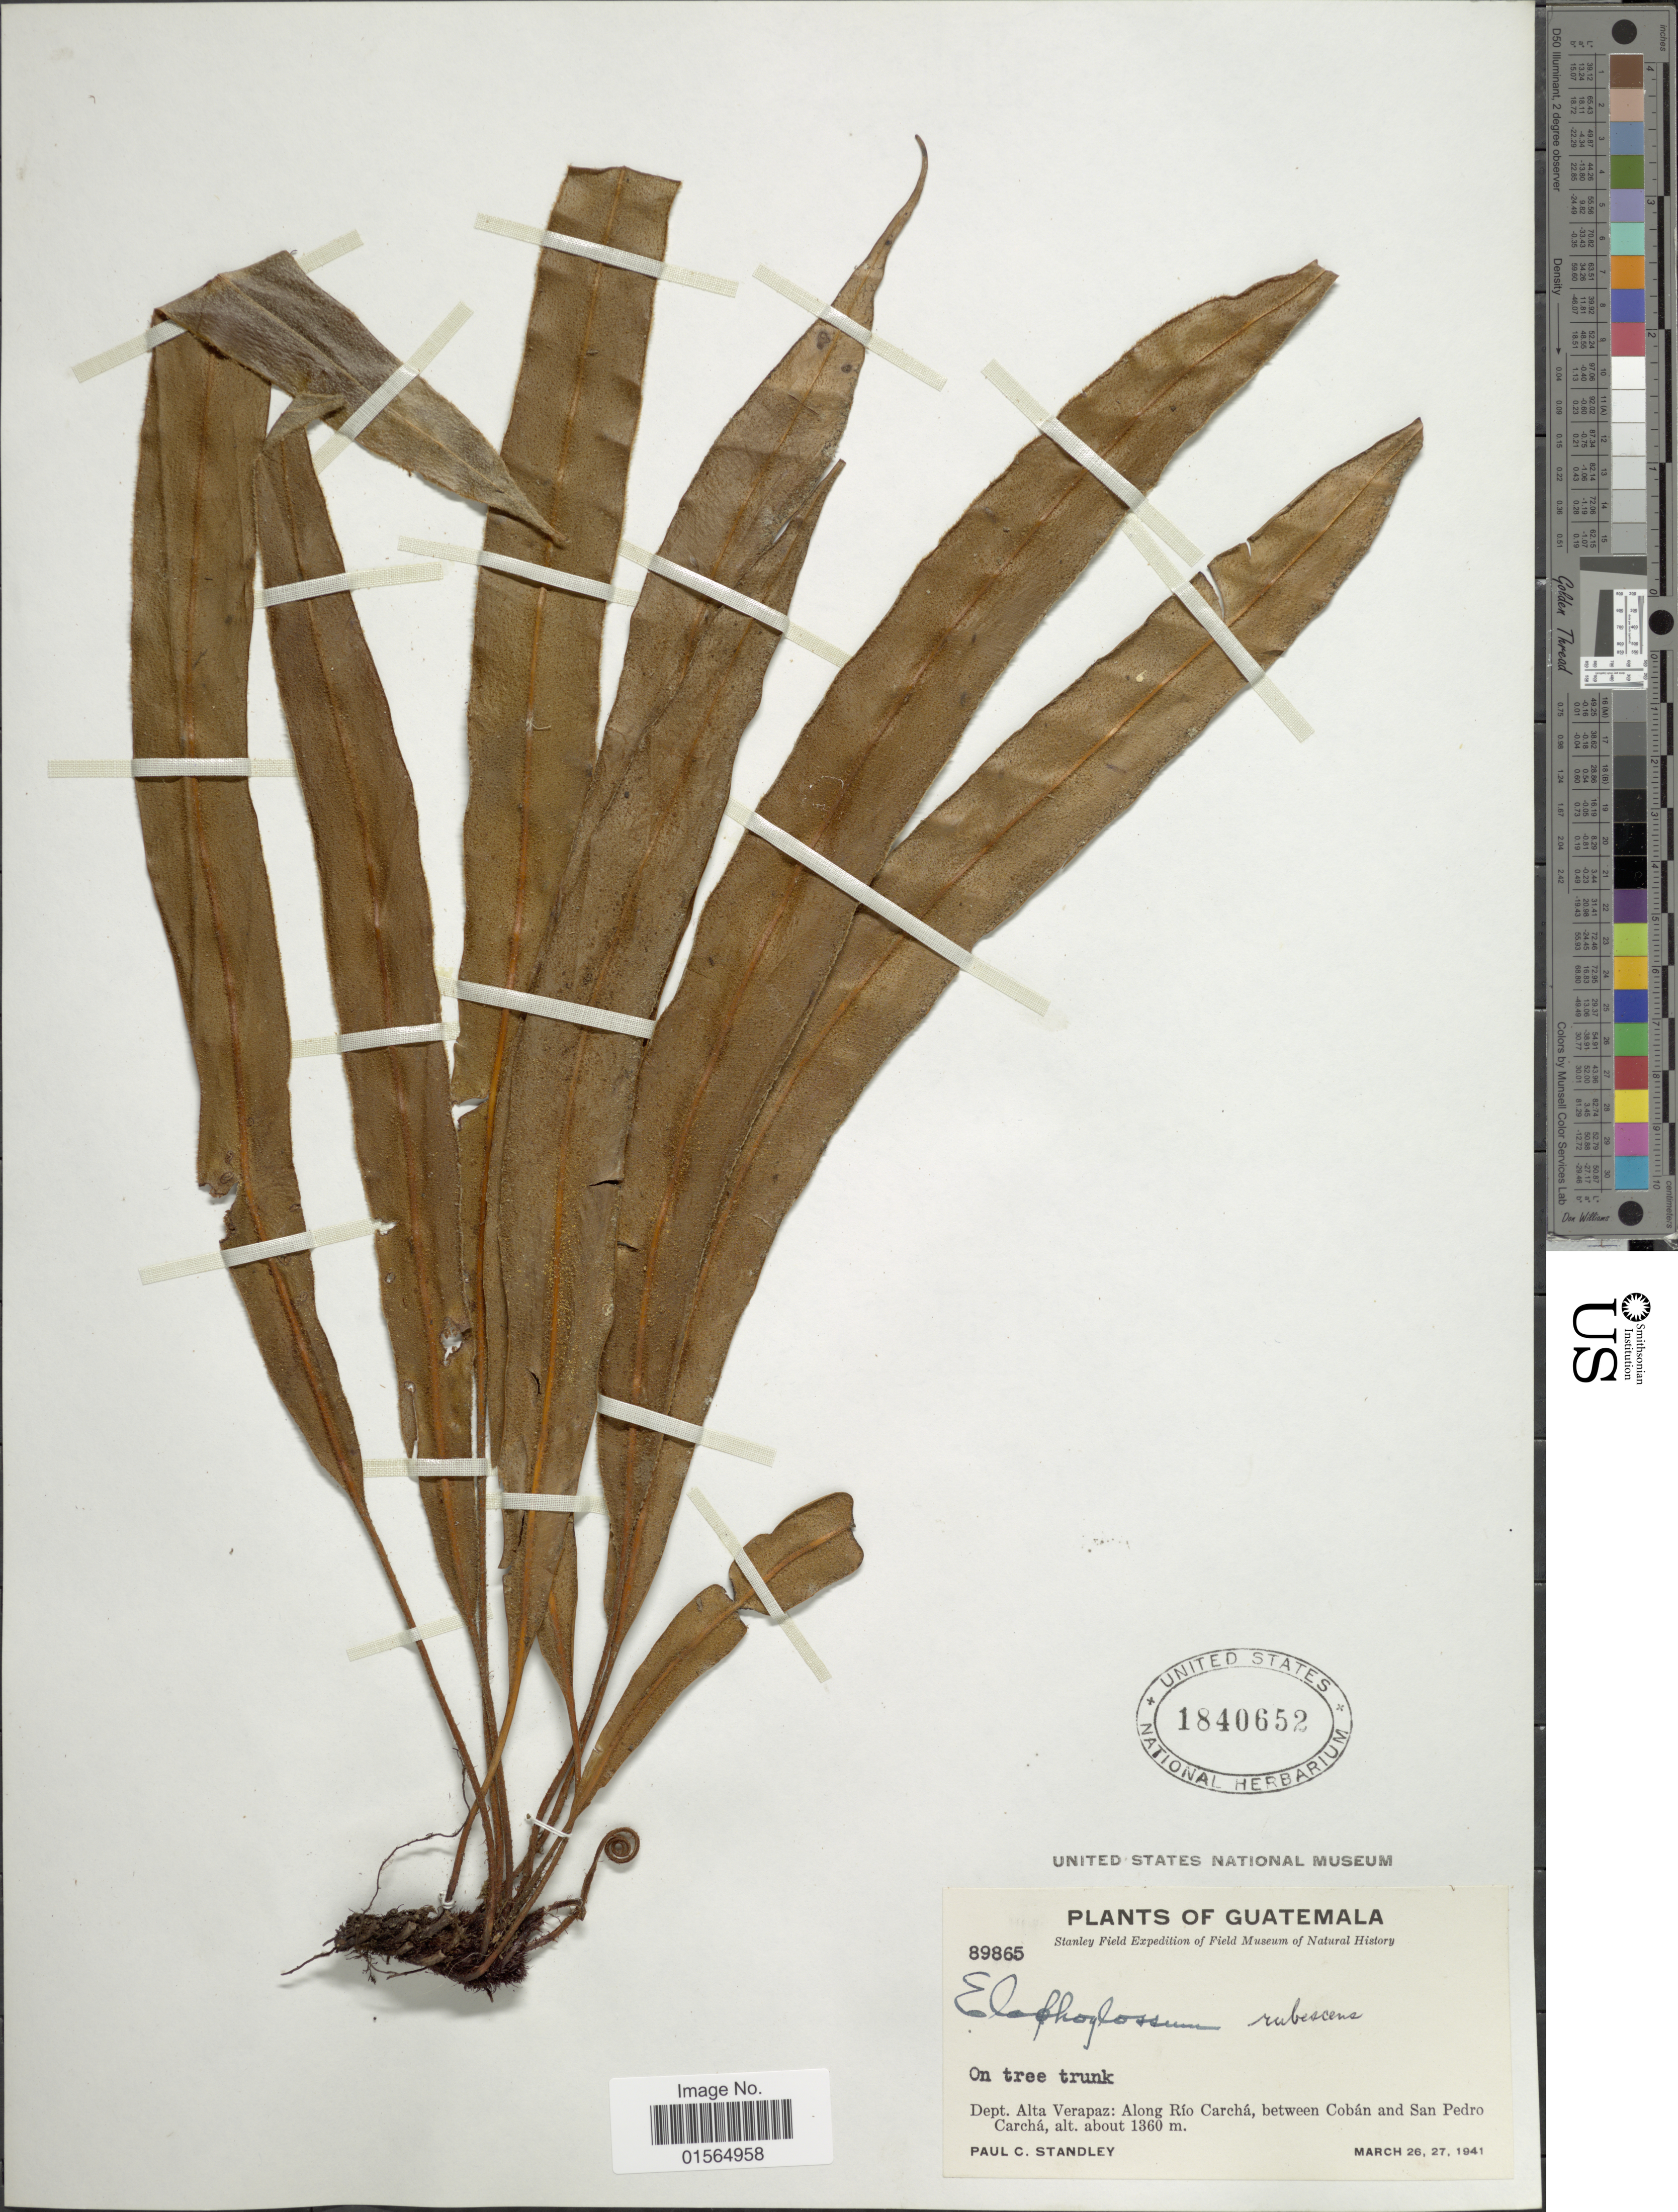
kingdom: Plantae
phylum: Tracheophyta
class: Polypodiopsida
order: Polypodiales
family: Dryopteridaceae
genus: Elaphoglossum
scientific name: Elaphoglossum rubescens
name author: Kuhn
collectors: P. C. Standley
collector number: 89865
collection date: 1941-03-26/1941-03-27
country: Guatemala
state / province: Alta Verapaz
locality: Along Rio Carcha, between Coban and San Pedro Carcha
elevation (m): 1360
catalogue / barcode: US 1840652